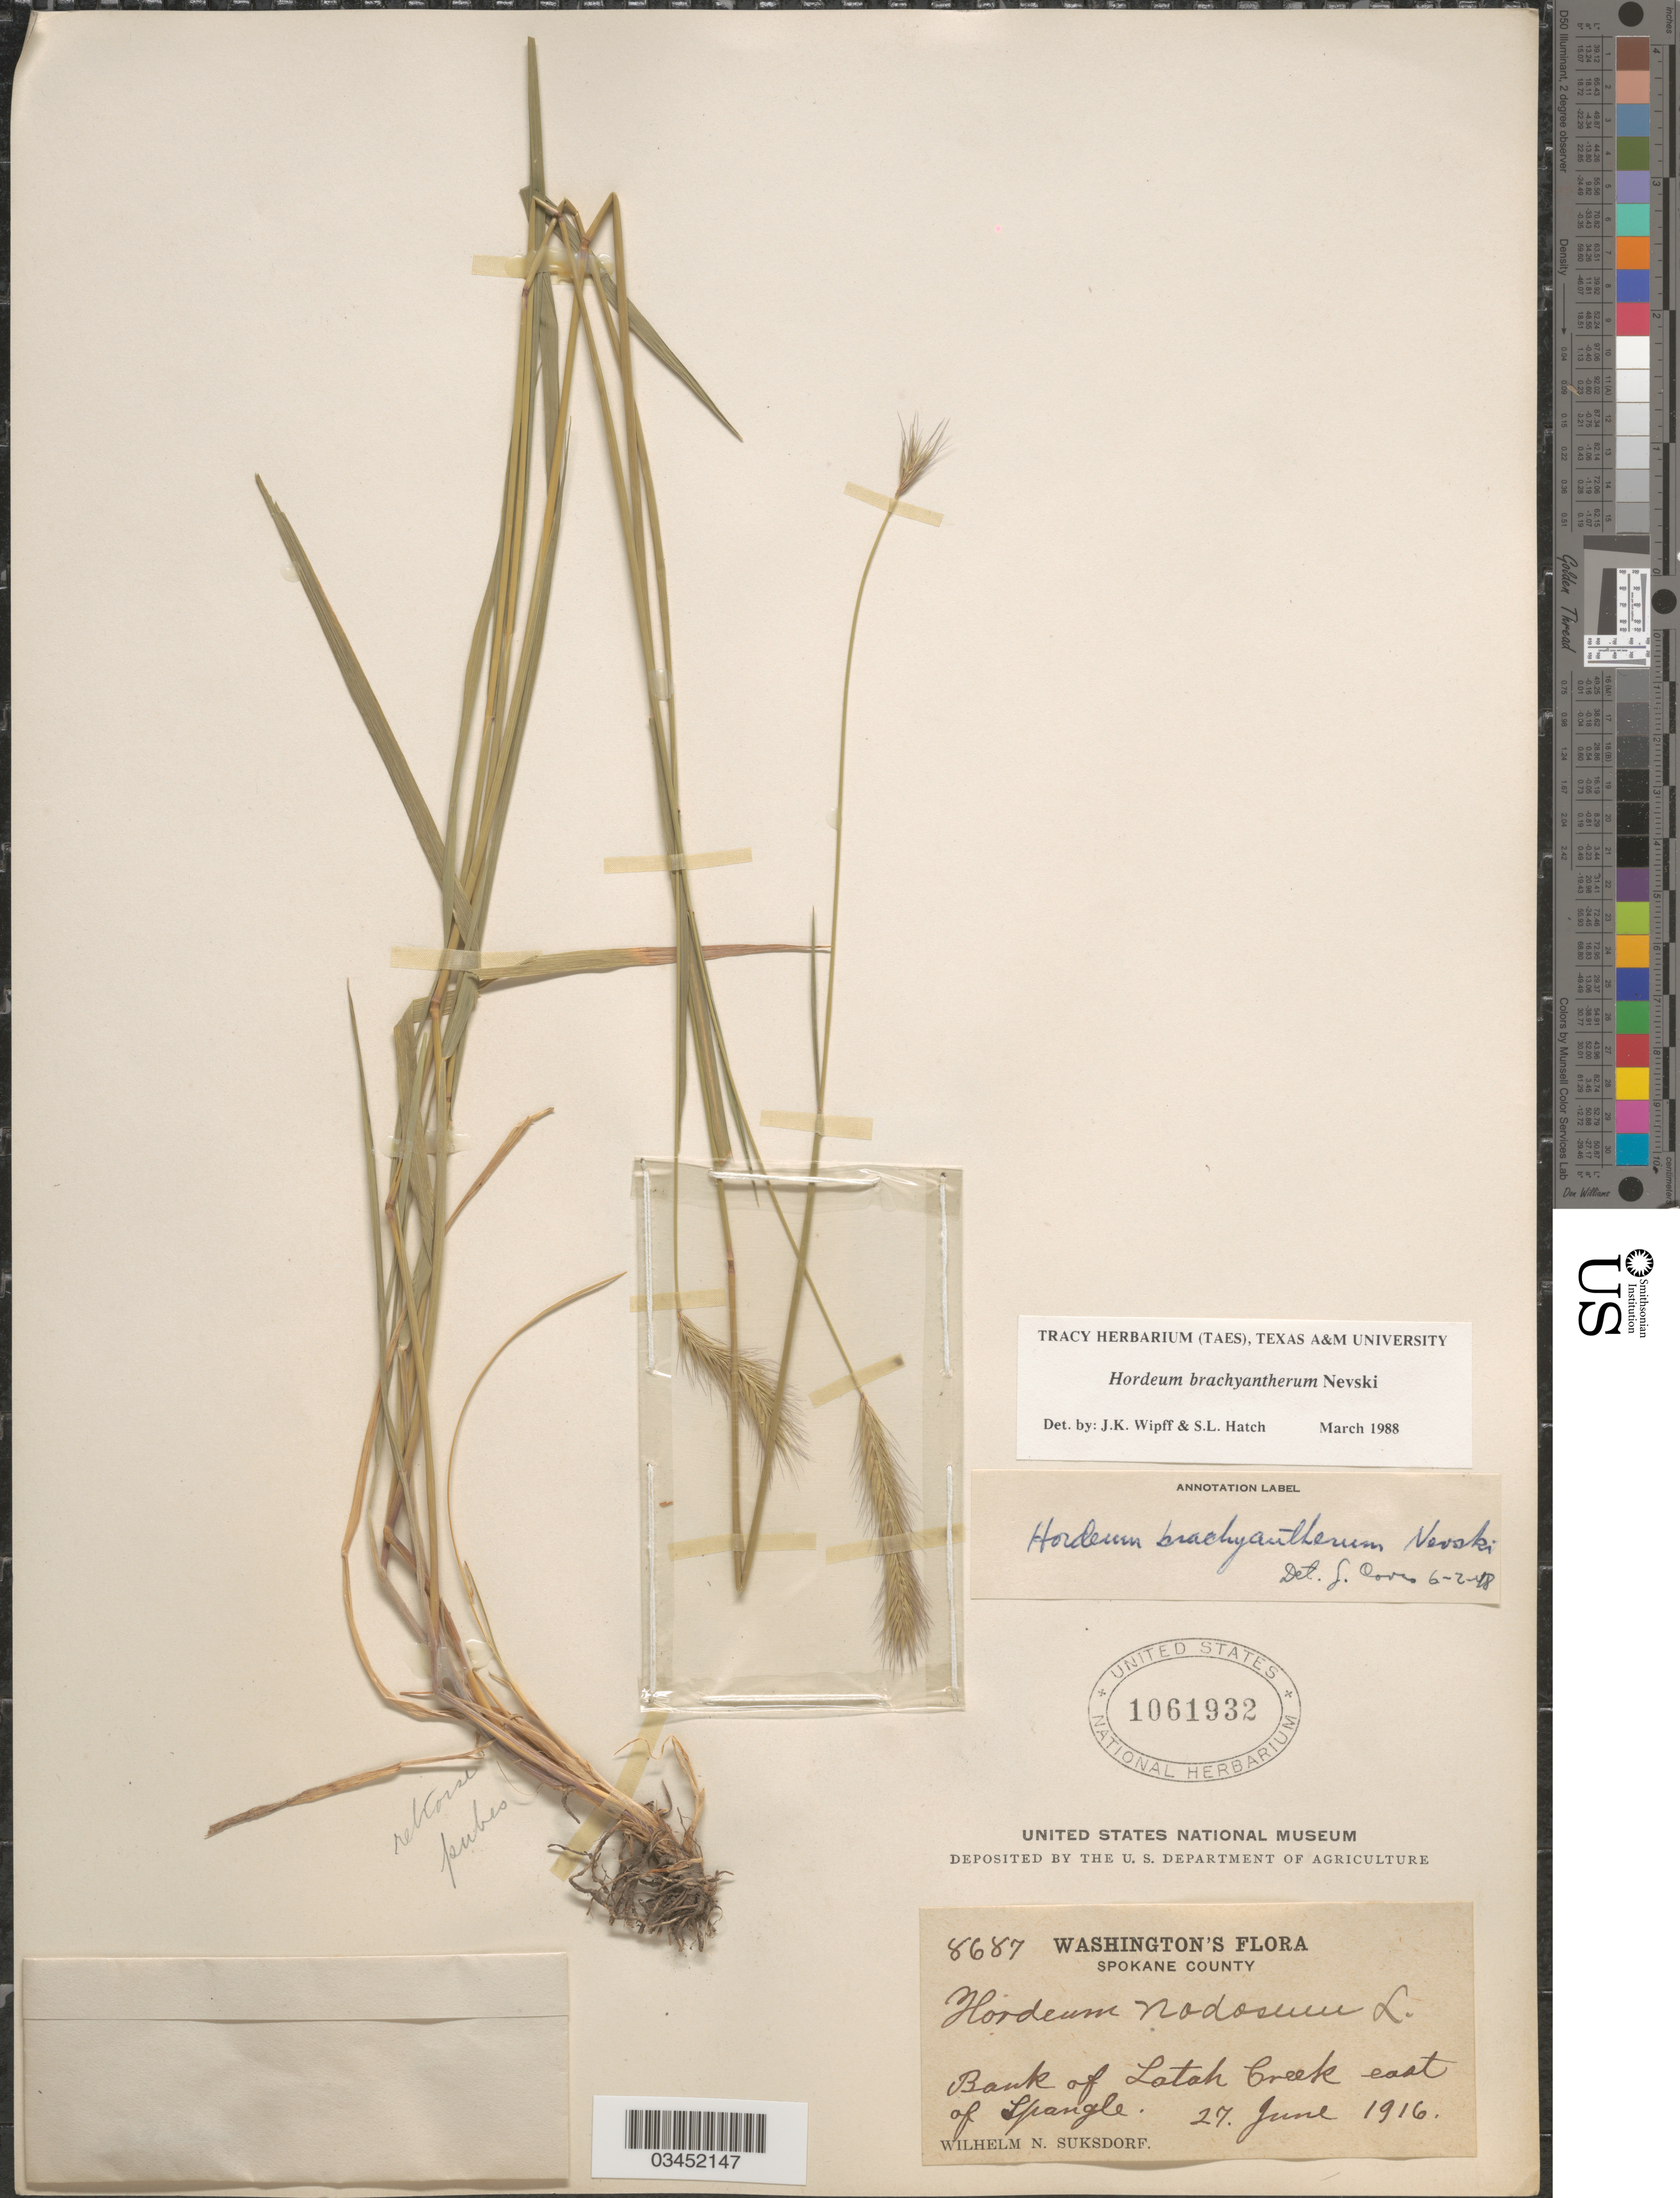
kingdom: Plantae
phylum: Tracheophyta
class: Liliopsida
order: Poales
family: Poaceae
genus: Hordeum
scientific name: Hordeum brachyantherum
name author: Nevski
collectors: W. N. Suksdorf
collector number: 8687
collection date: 1916-06-27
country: United States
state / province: Washington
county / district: Spokane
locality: Spokane County. Bank of Latah Creek east of Spangle.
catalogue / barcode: US 1061932